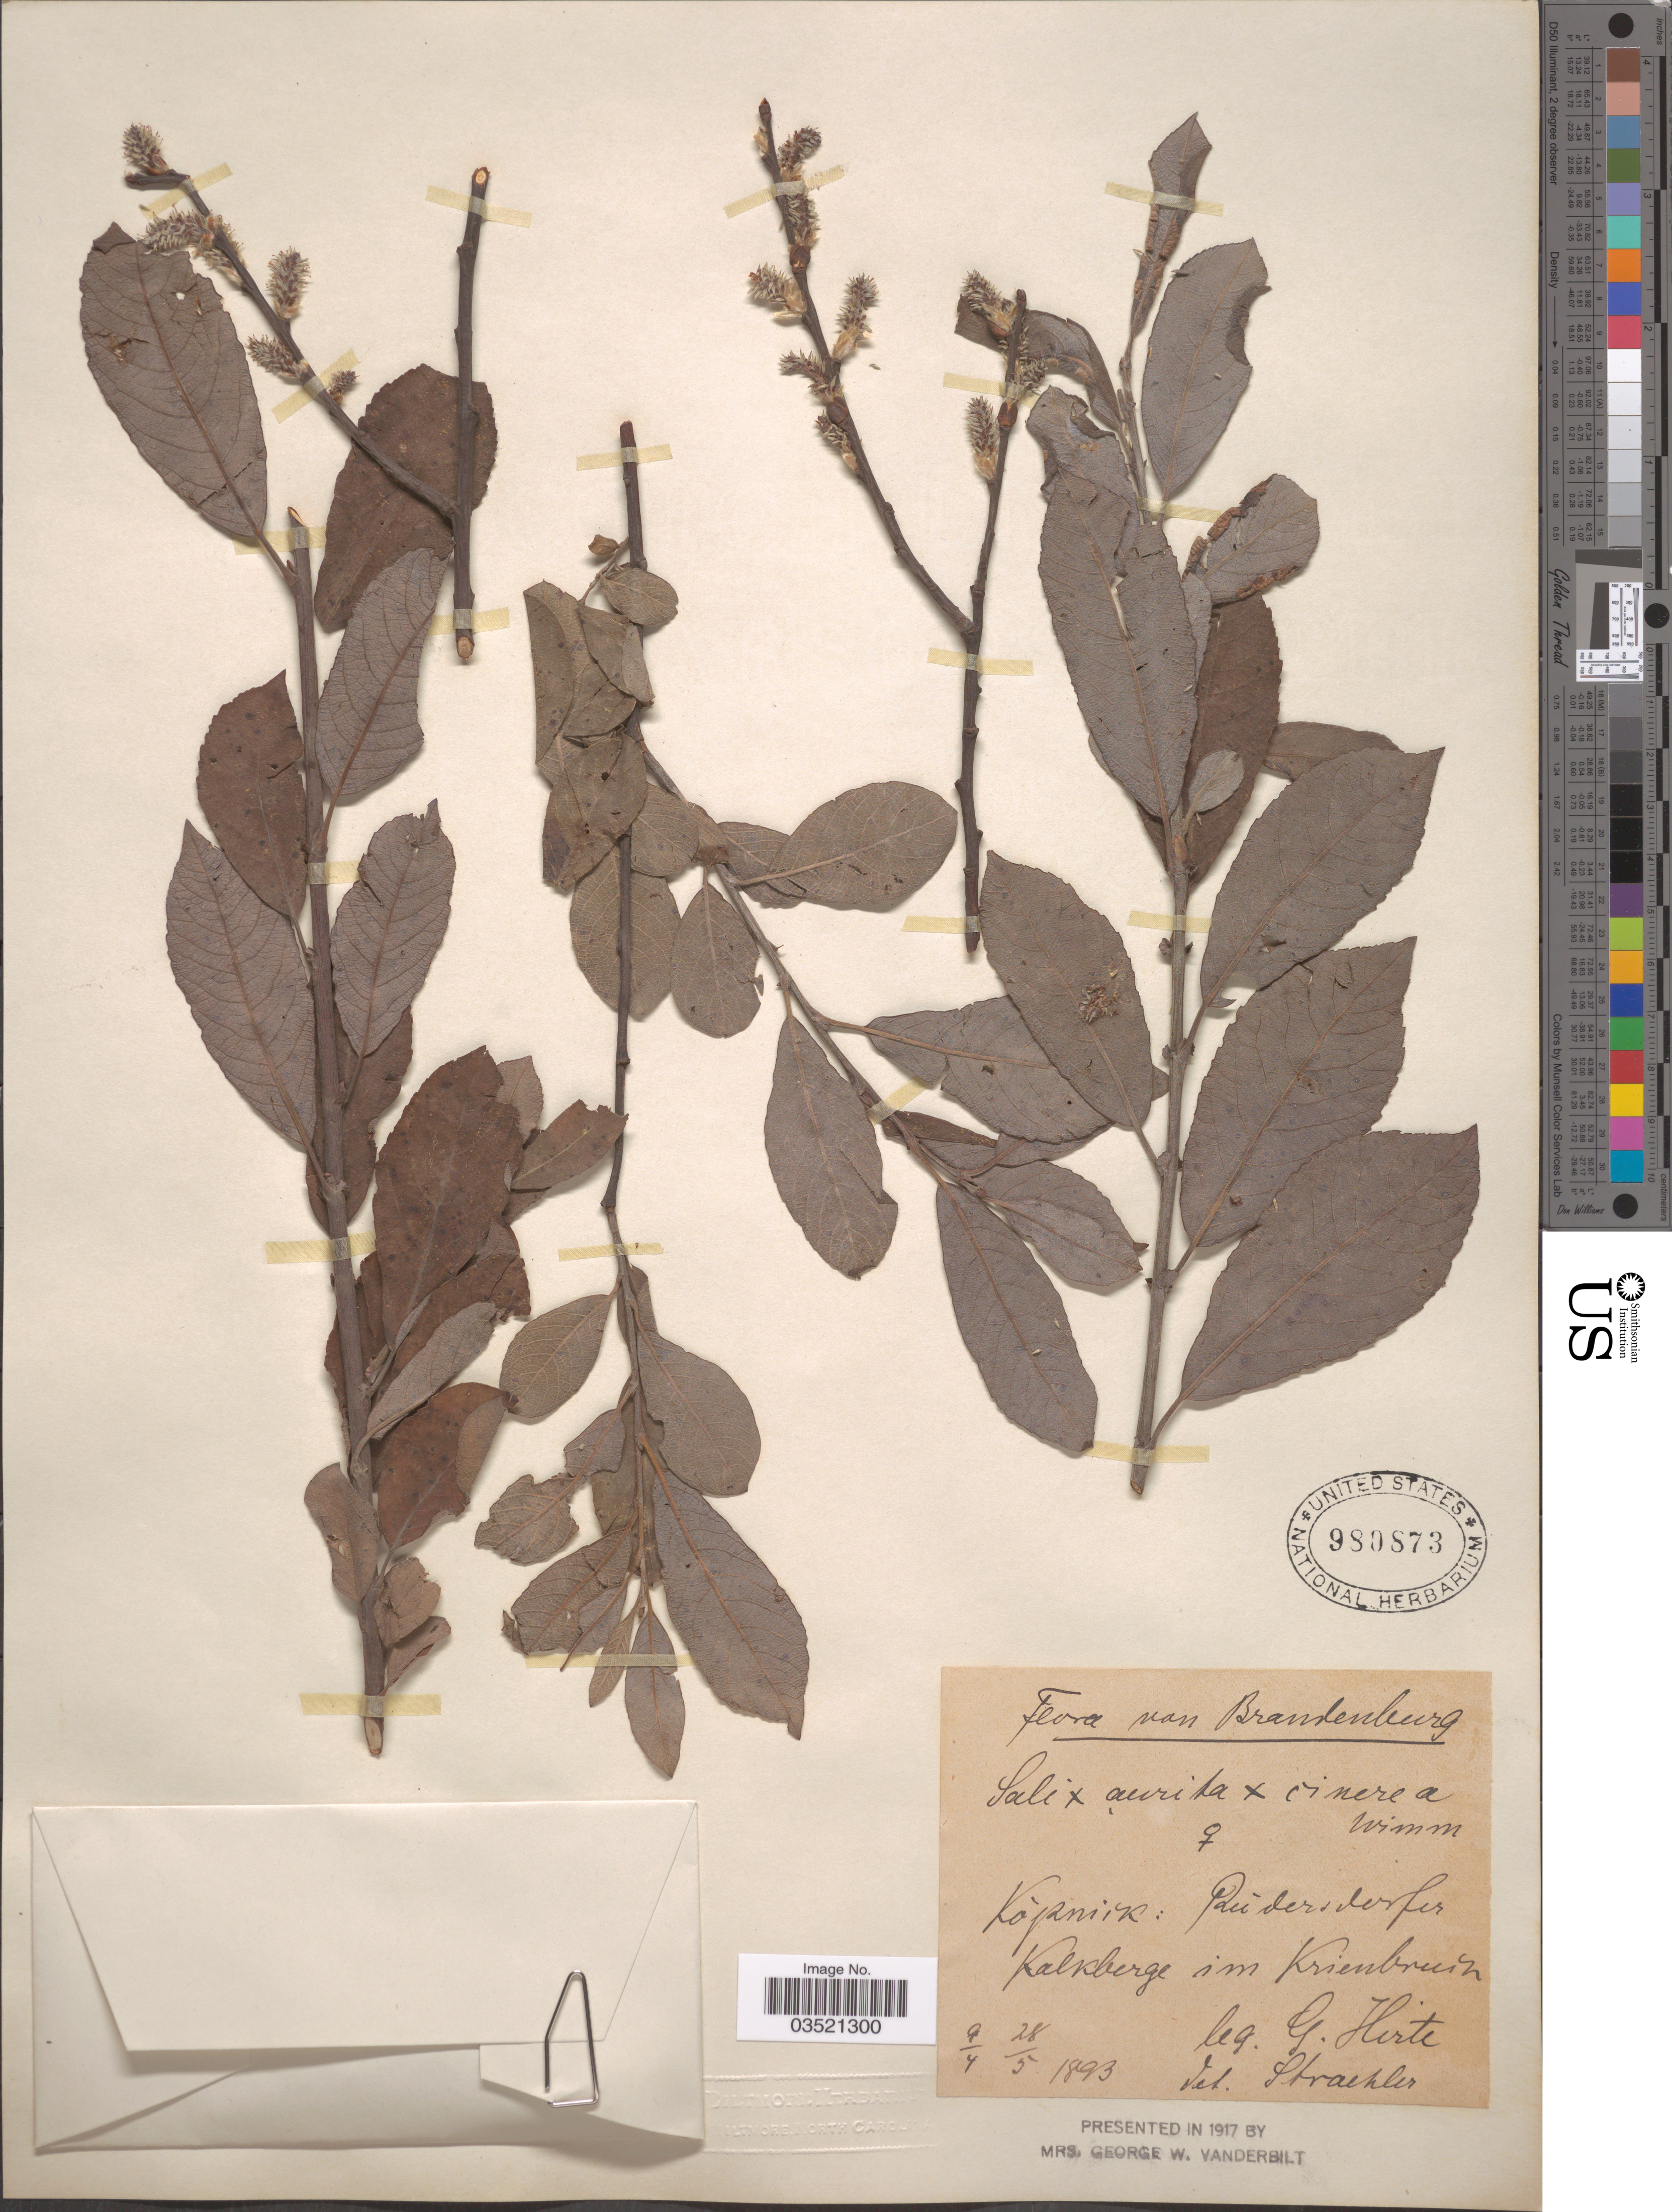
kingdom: Plantae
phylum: Tracheophyta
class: Magnoliopsida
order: Malpighiales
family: Salicaceae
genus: Salix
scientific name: Salix aurita x S. cinerea L.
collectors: G. Hirte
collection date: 1893-04-09/1893-05-28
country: Germany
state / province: Brandenburg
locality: Kópenick: Rúdersdorfer, Kalkberge im Krienbruch.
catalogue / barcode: US 980873